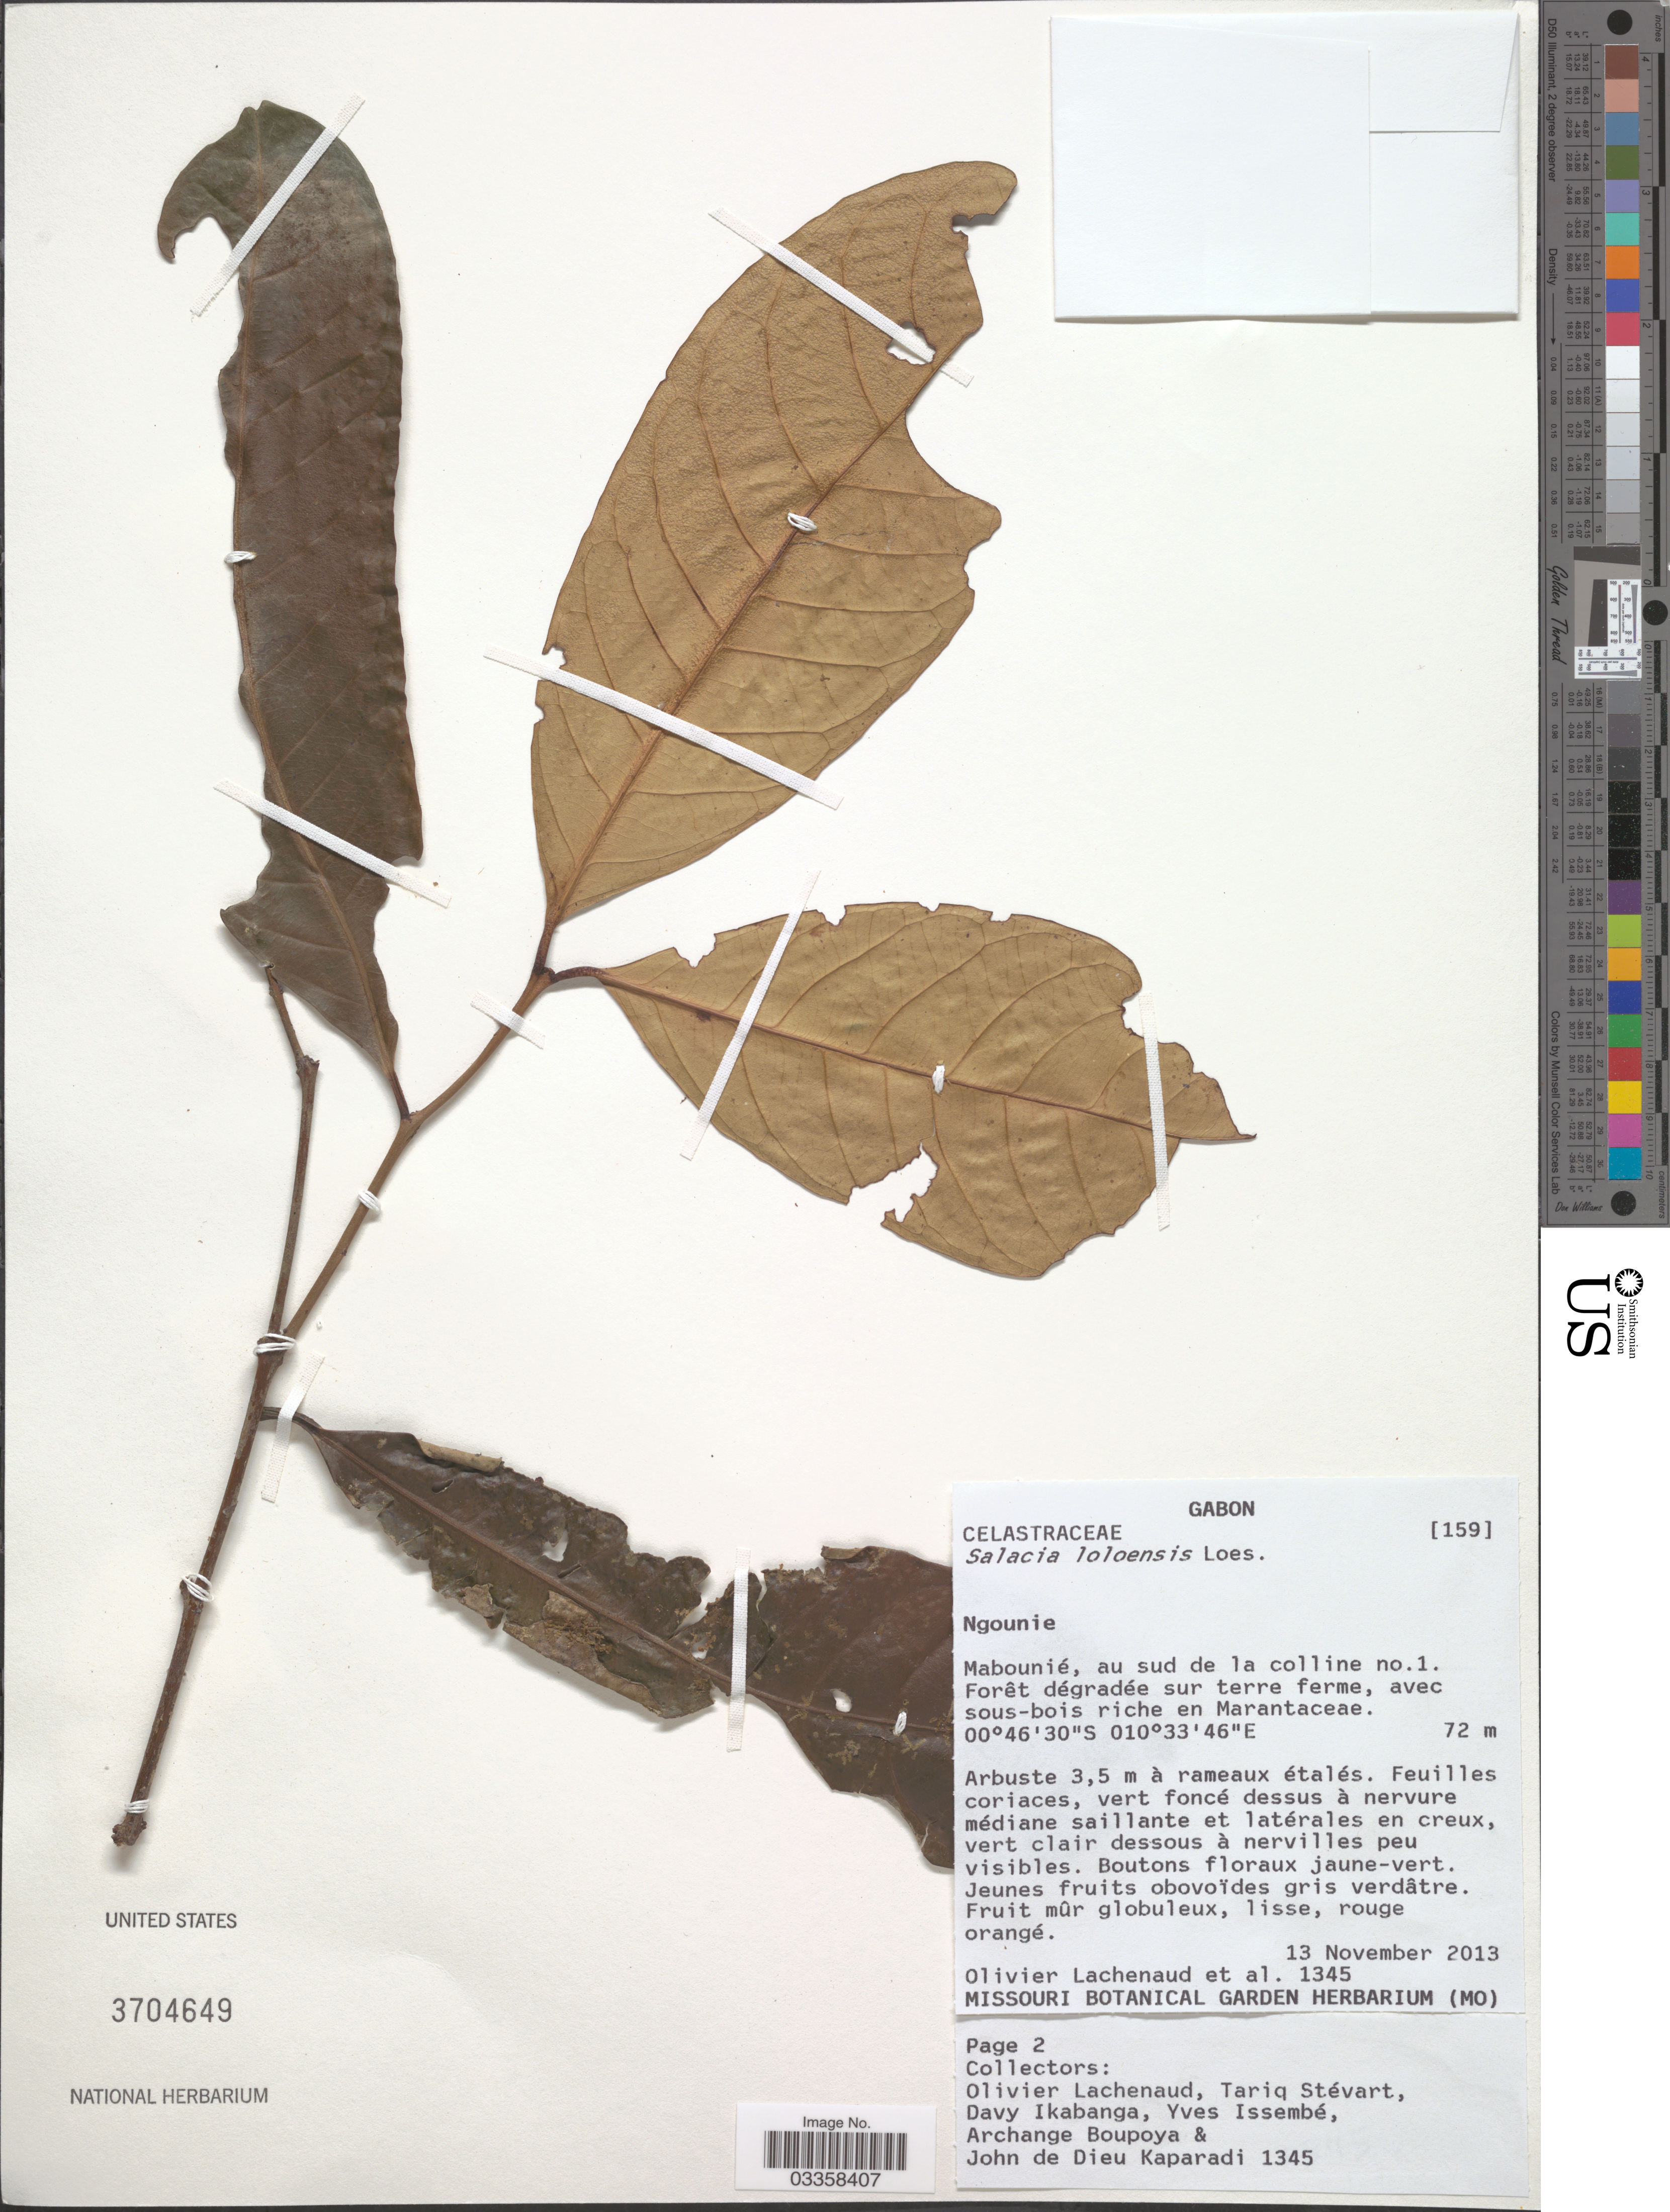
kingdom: Plantae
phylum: Tracheophyta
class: Magnoliopsida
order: Celastrales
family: Celastraceae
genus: Salacia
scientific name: Salacia loloensis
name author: Loes.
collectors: O. Lachenaud, T. Stévart, D. Ikabanga, Y. Issembé & et al.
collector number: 1345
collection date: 2013-11-13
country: Gabon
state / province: Ngounie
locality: Mabounié, au sud de la colline no. 1.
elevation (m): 72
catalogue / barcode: US 3704649